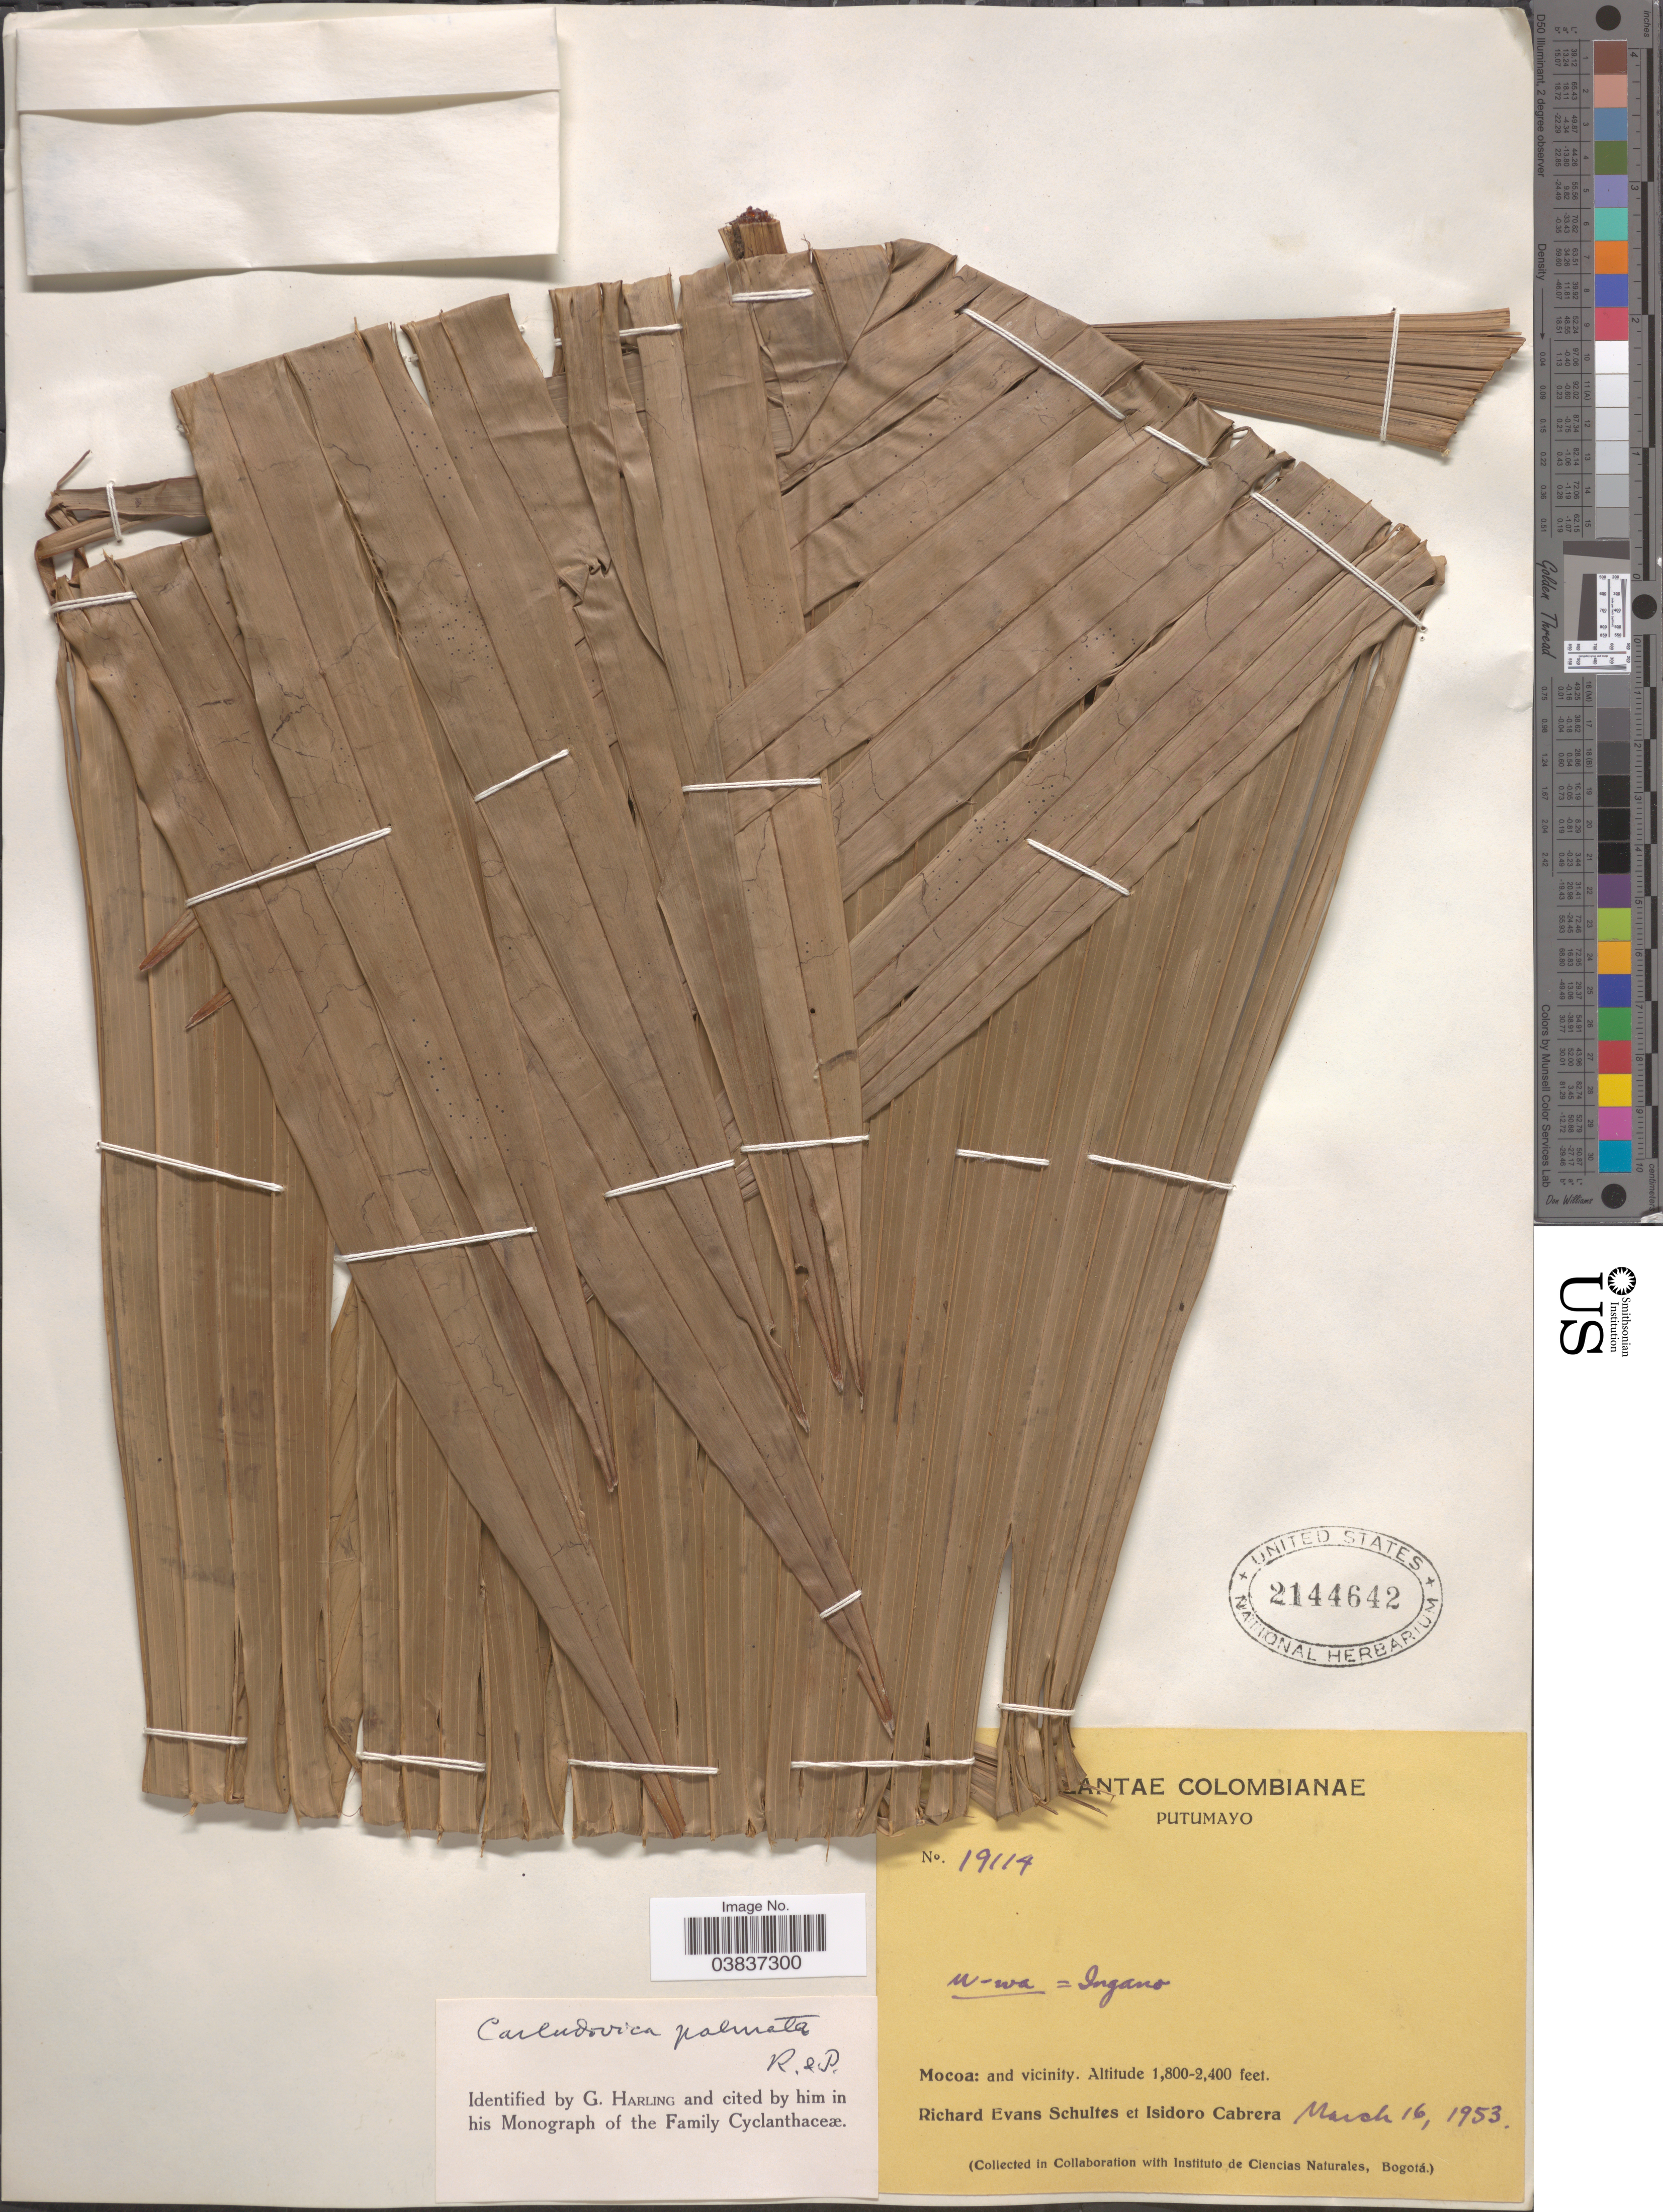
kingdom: Plantae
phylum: Tracheophyta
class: Liliopsida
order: Pandanales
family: Cyclanthaceae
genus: Carludovica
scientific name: Carludovica palmata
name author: Ruiz & Pav.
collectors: R. E. Schultes & I. Cabrera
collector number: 19114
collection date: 1953-03-16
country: Colombia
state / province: Putumayo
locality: Mocoa: and vicinity.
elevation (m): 549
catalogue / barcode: US 2144642